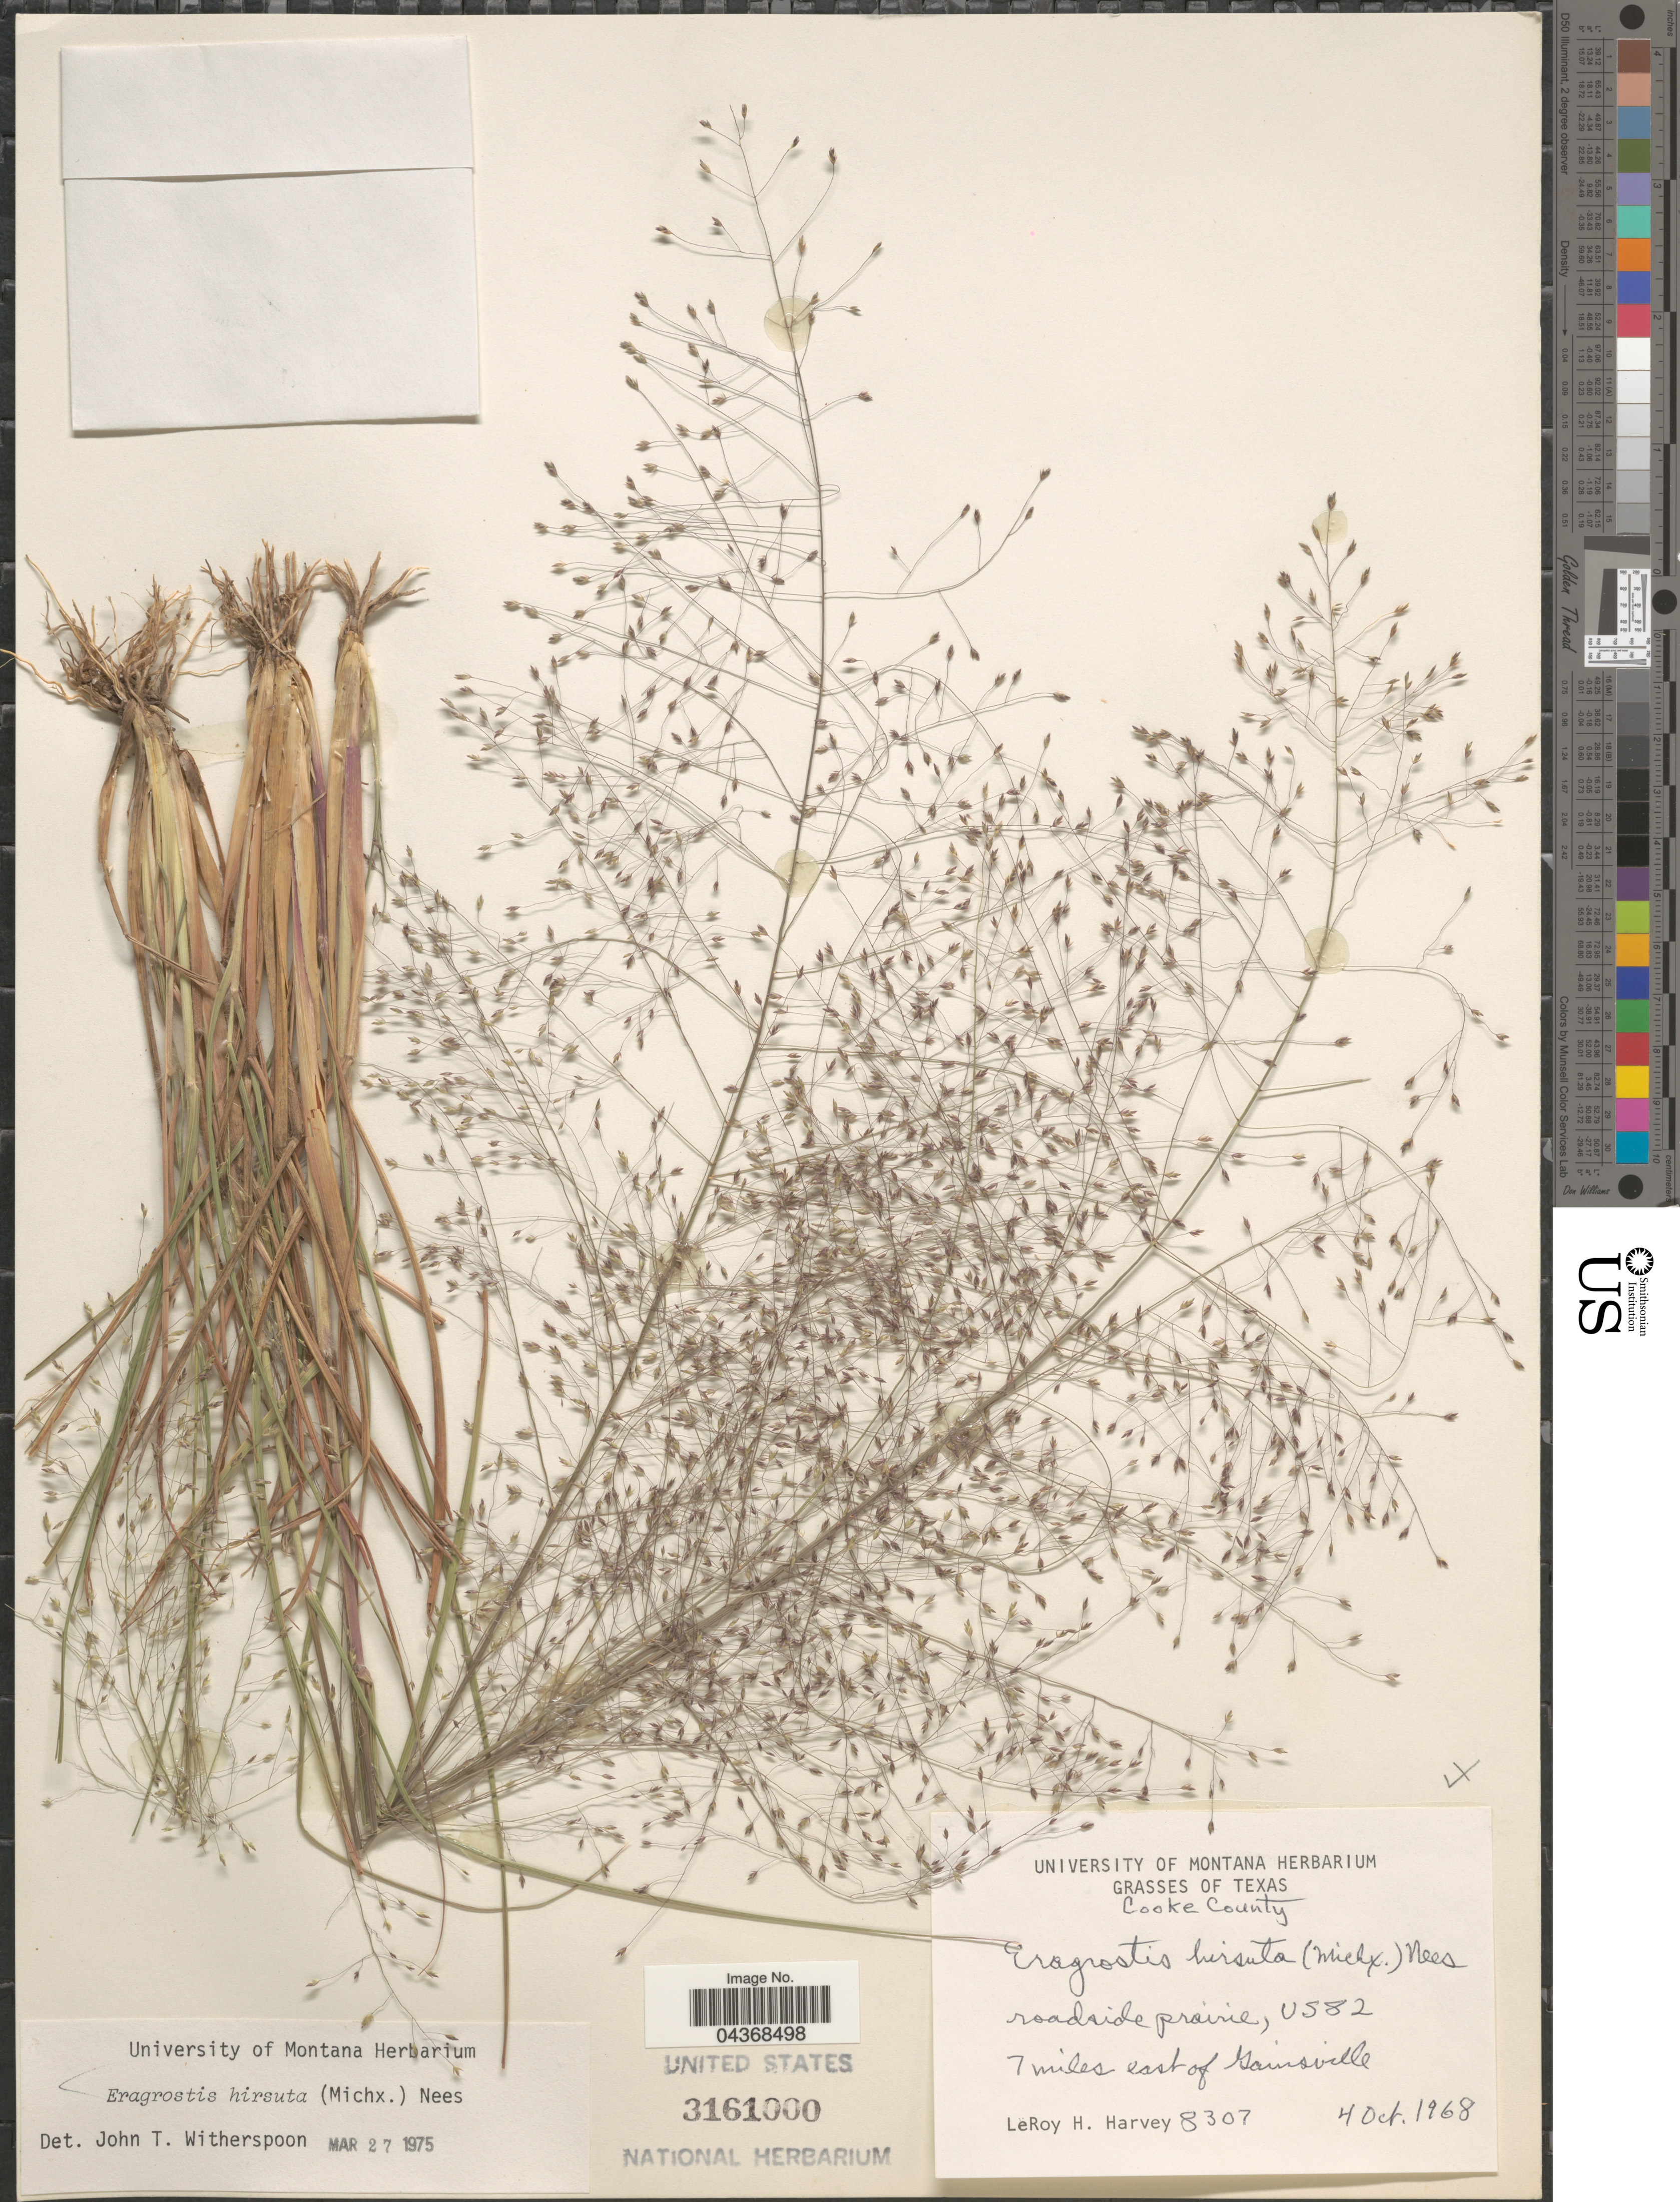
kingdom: Plantae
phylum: Tracheophyta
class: Liliopsida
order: Poales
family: Poaceae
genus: Eragrostis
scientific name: Eragrostis hirsuta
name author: (Michx.) Nees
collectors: L. H. Harvey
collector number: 8307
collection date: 1968-10-04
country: United States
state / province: Texas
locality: Cooke County. US82. 7 miles east of Gainsville.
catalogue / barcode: US 3161000